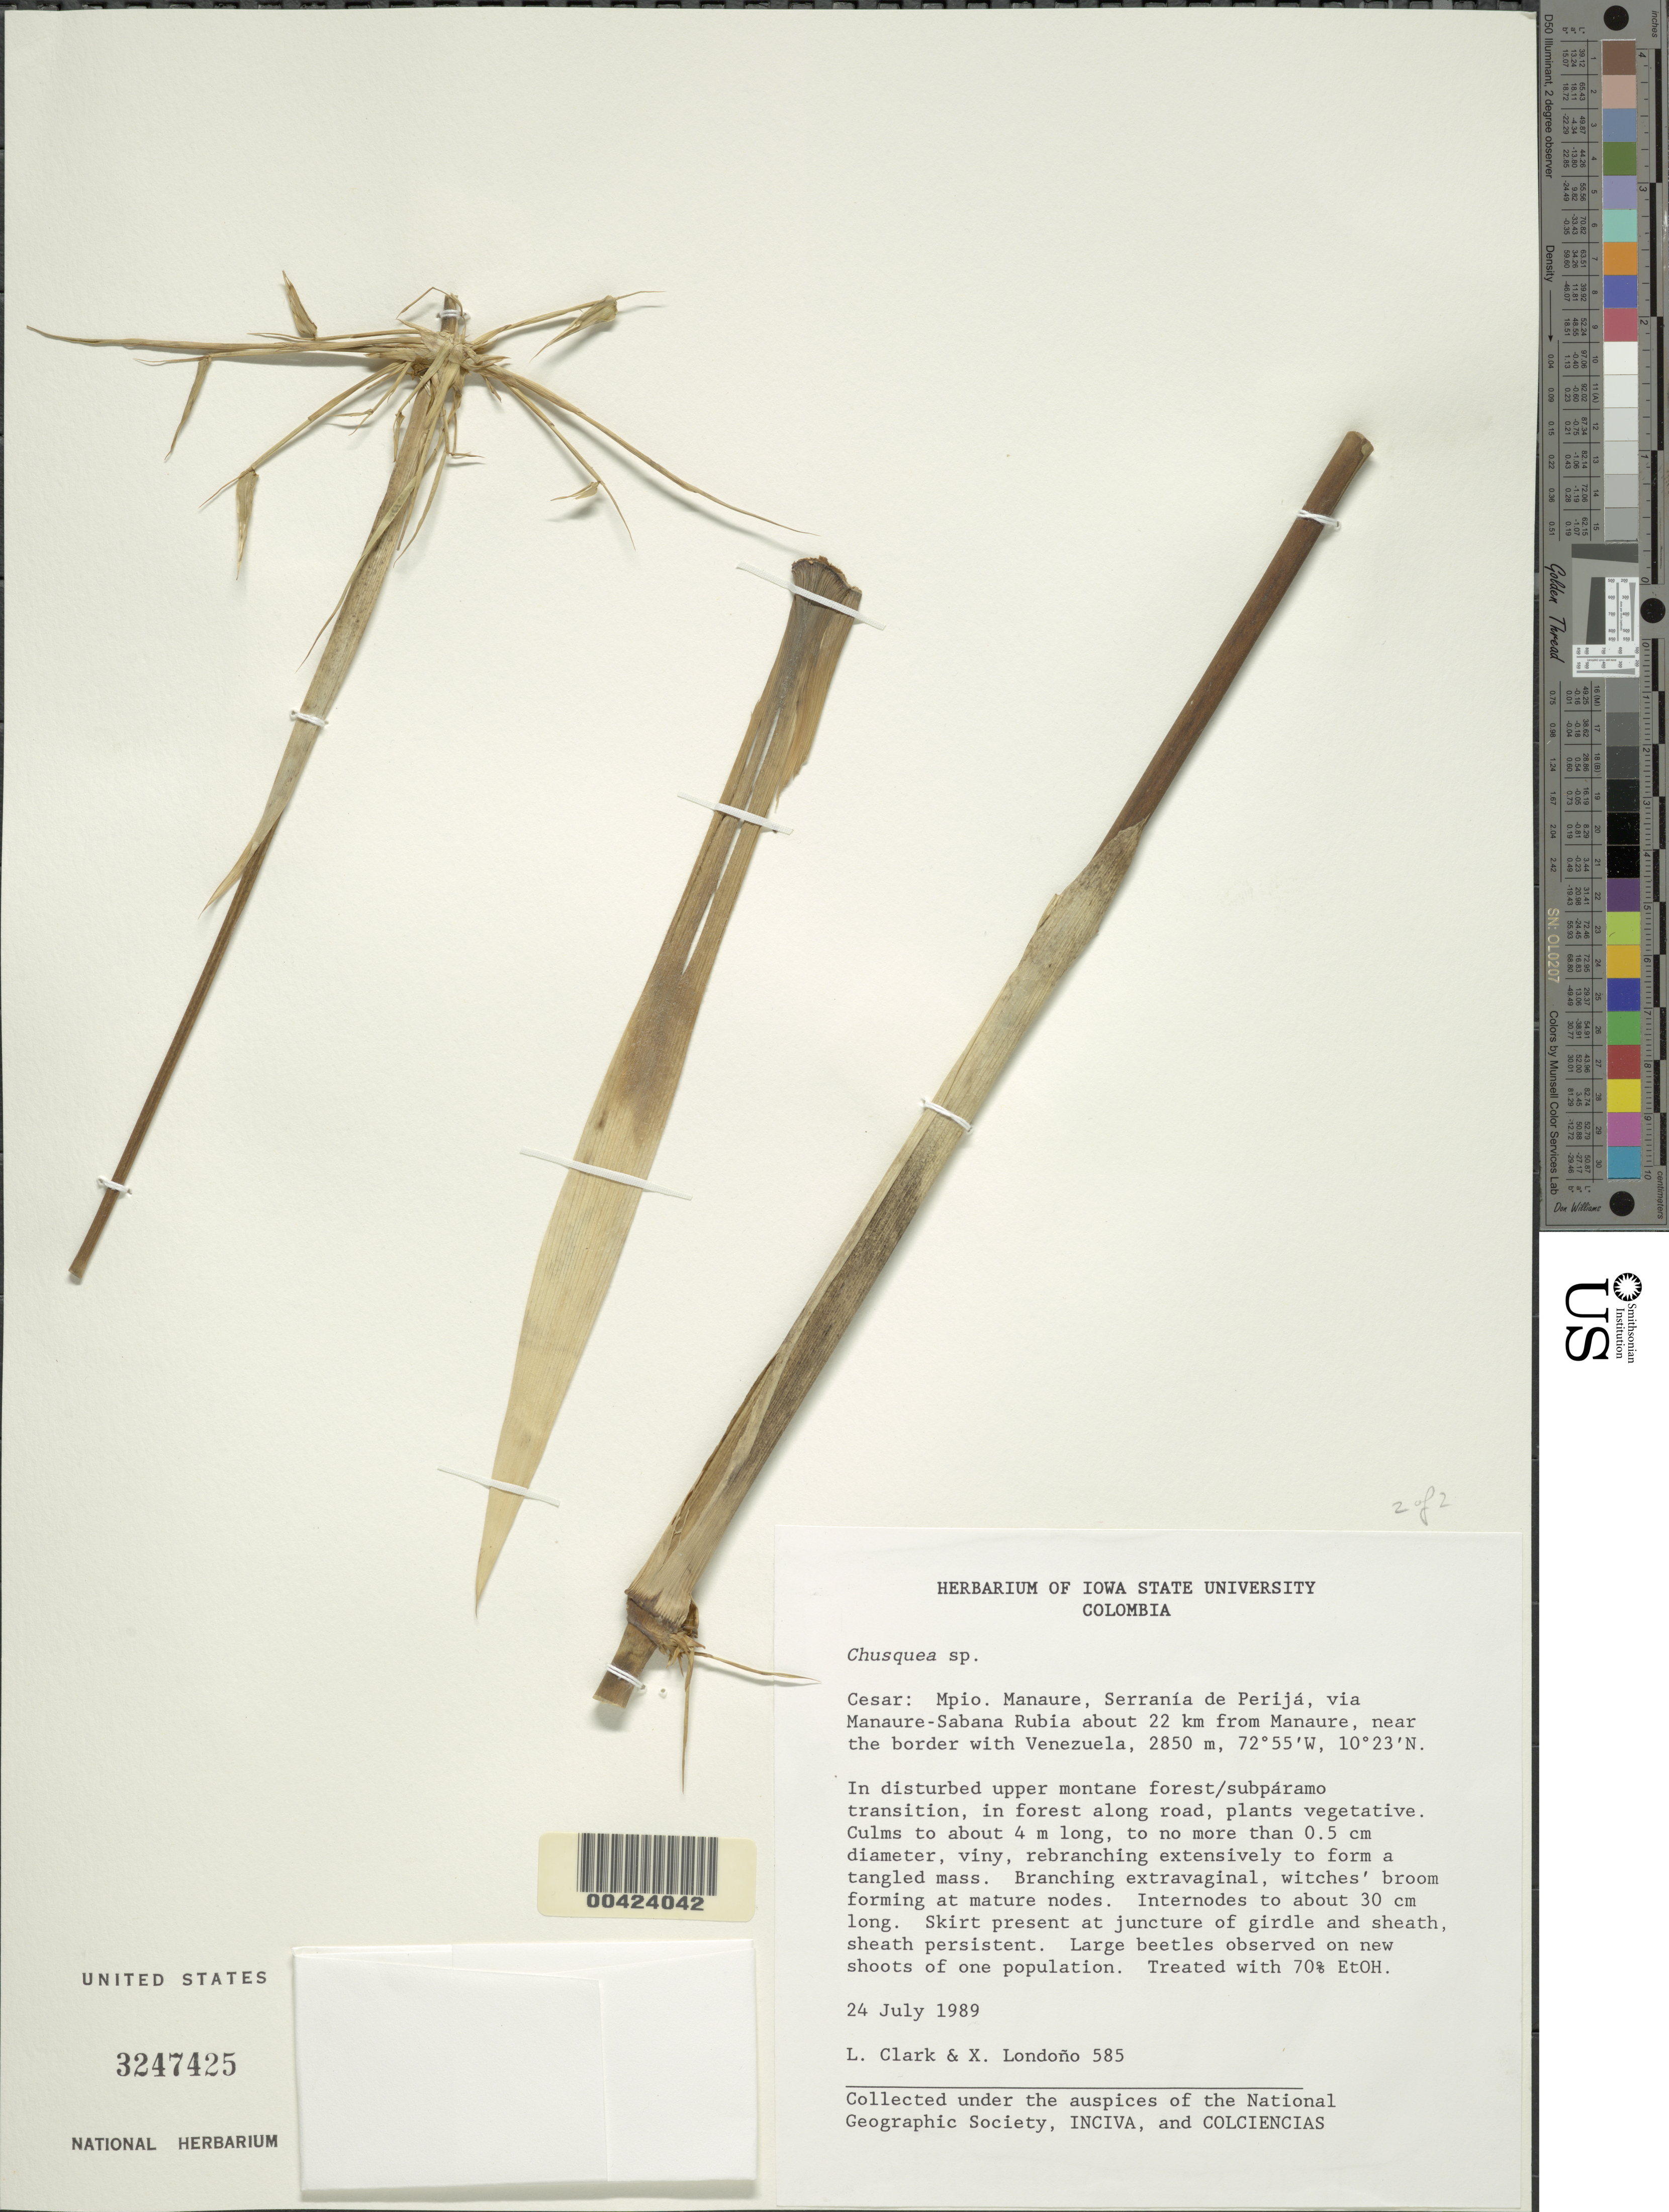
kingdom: Plantae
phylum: Tracheophyta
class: Liliopsida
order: Poales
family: Poaceae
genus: Chusquea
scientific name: Chusquea sp.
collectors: L. G. Clark & X. Londoño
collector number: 585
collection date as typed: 19 Jul 1989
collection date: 1989-07-19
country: Colombia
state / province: César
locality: Manaure Mun. (?), Serrania de Perija, via Manaure - Sabana Rubia about 22 km from Manaure near Venezuelan border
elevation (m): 2850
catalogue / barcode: US 3247425